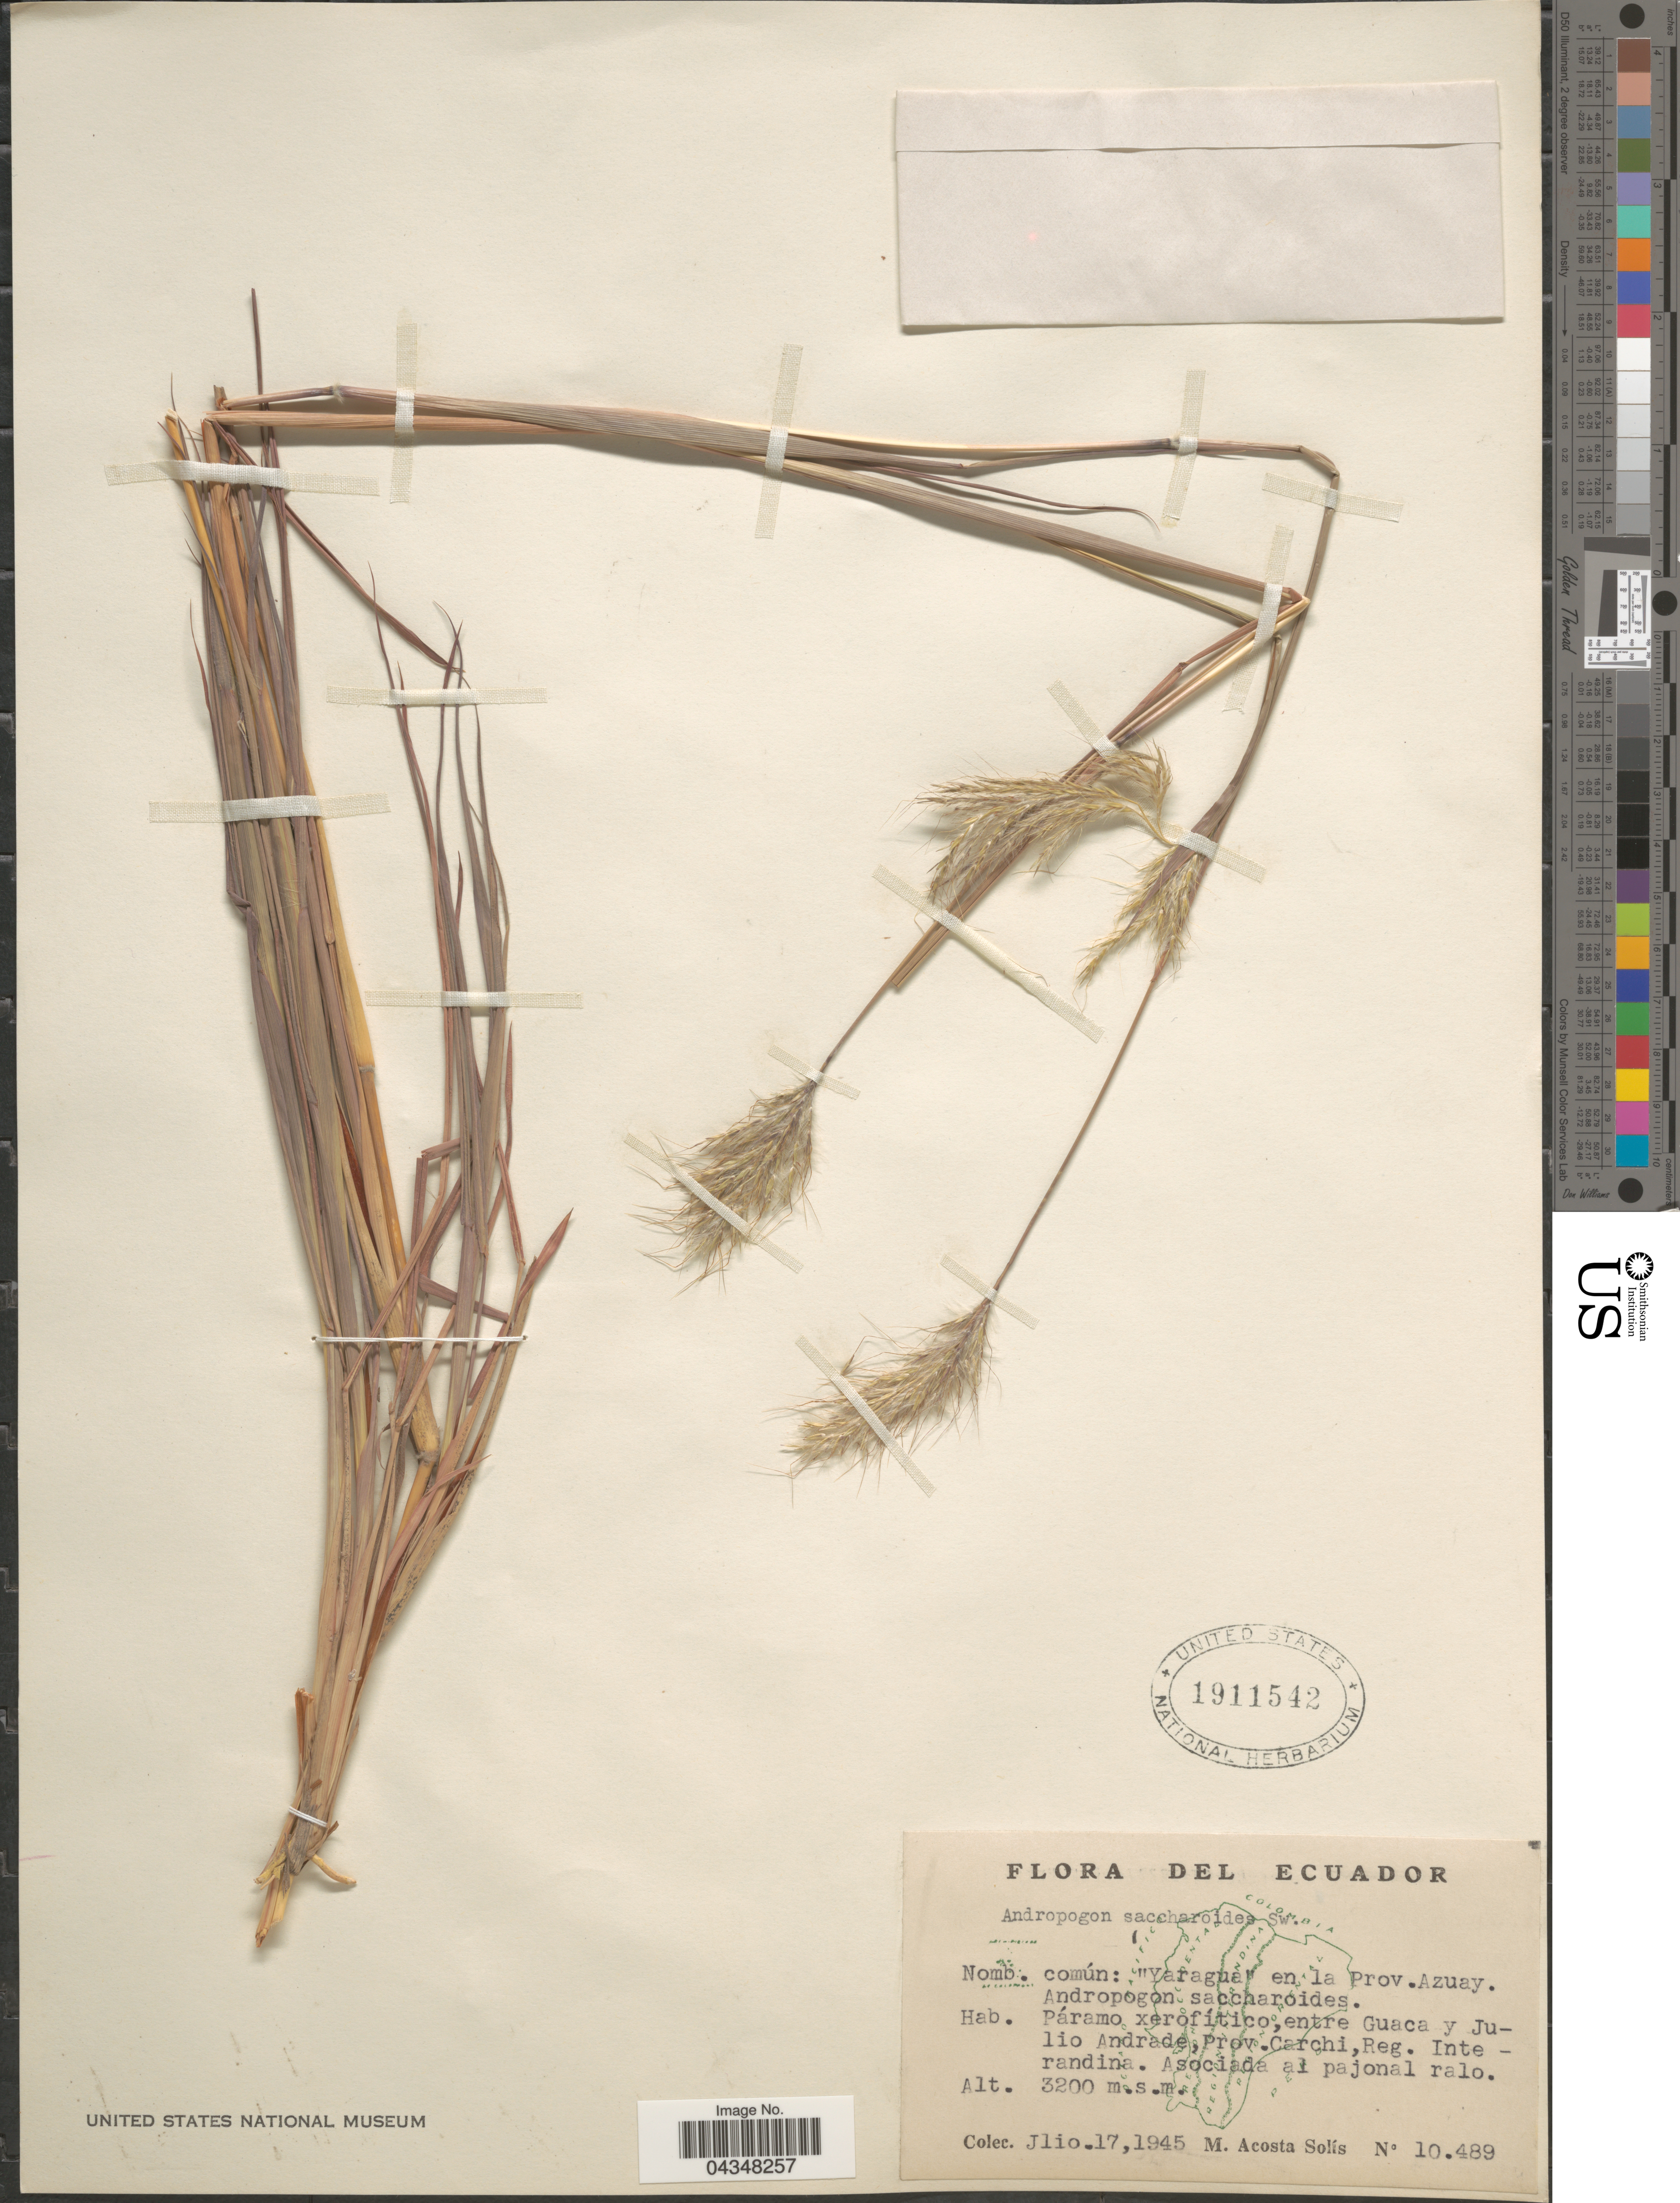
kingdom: Plantae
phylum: Tracheophyta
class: Liliopsida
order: Poales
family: Poaceae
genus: Bothriochloa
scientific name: Bothriochloa laguroides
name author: (DC.) Herter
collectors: M. Acosta Solis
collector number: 10489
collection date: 1945-07-17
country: Ecuador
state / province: Carchi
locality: Páramo xerofítico, entre Guaca y Julio Andrade, Reg. Interandina.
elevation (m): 3200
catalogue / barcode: US 1911542